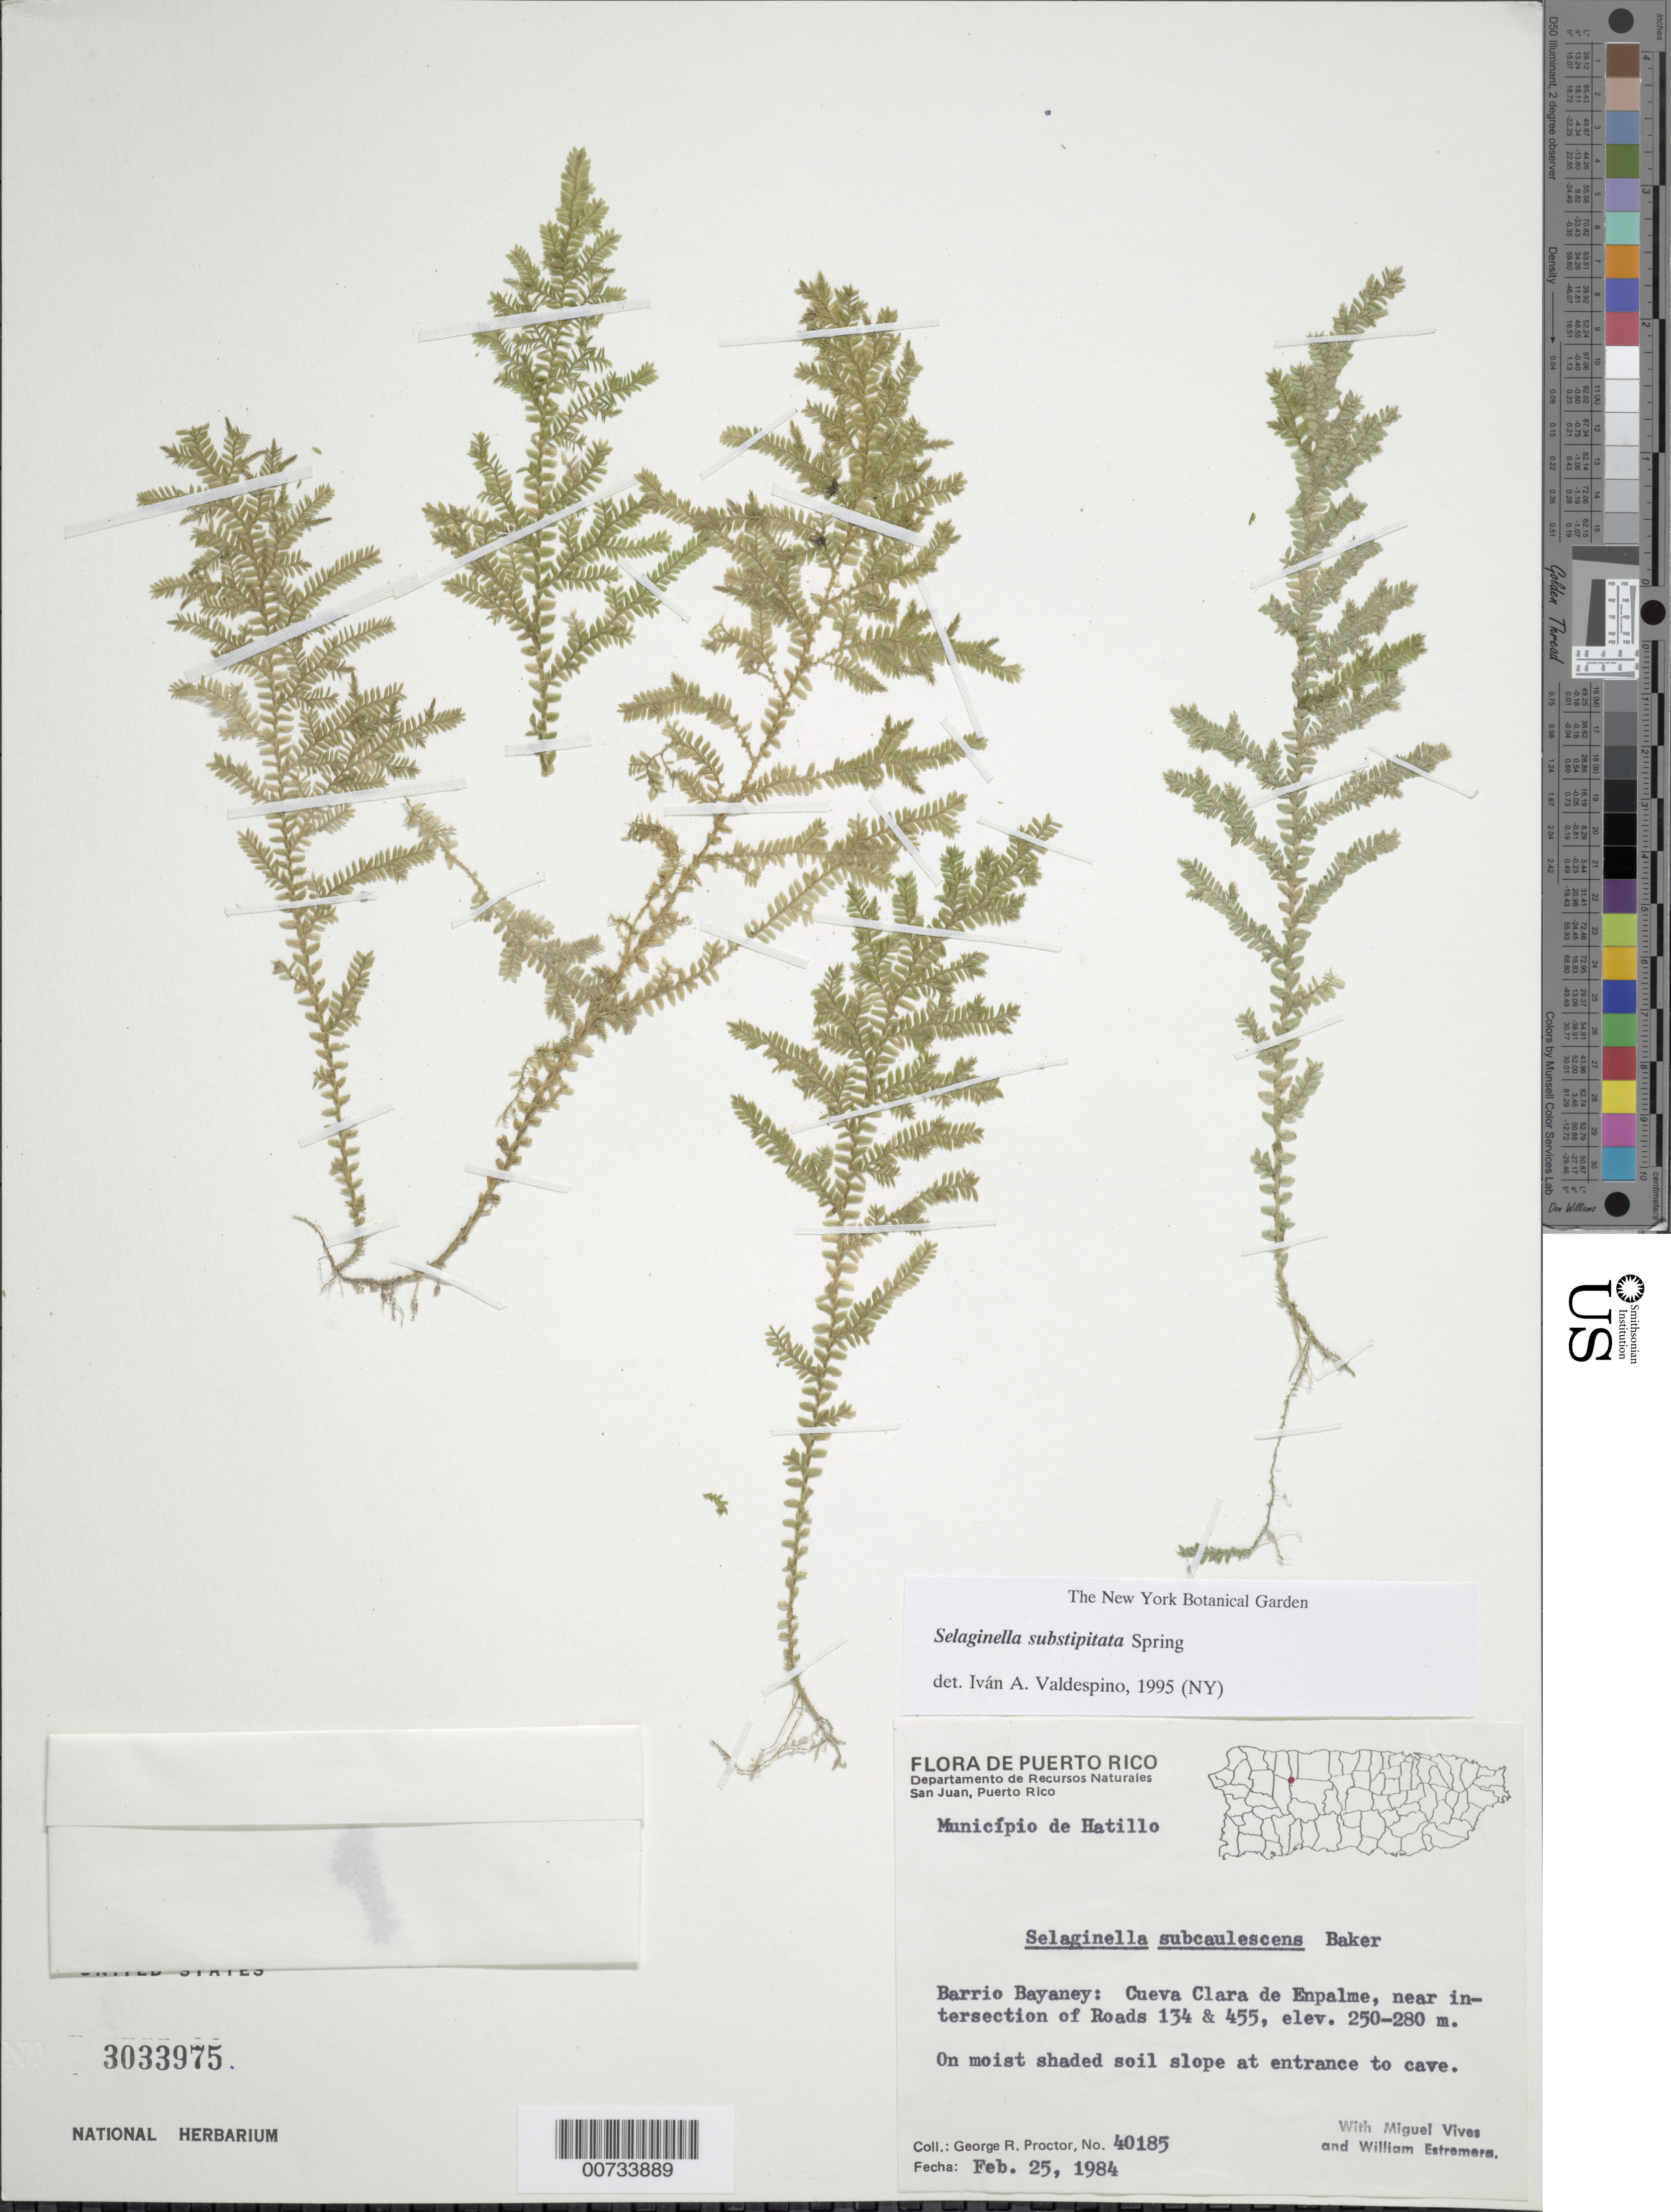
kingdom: Plantae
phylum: Tracheophyta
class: Lycopodiopsida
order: Selaginellales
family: Selaginellaceae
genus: Selaginella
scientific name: Selaginella substipitata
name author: Spring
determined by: Valdespino, I. A., (PMA), Universidad de Panama (PANAMA)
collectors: G. R. Proctor, M. Vives & W. Estremera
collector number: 40185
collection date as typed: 25 Feb 1984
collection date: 1984-02-25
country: Puerto Rico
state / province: Hatillo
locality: Mun. Hatillo, Barrio Bayaney: Cueva Clara de Enpalme, near intersection of Roads 134 & 455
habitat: On moist shaded soil slope at entrance to cave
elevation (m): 250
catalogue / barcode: US 3033975